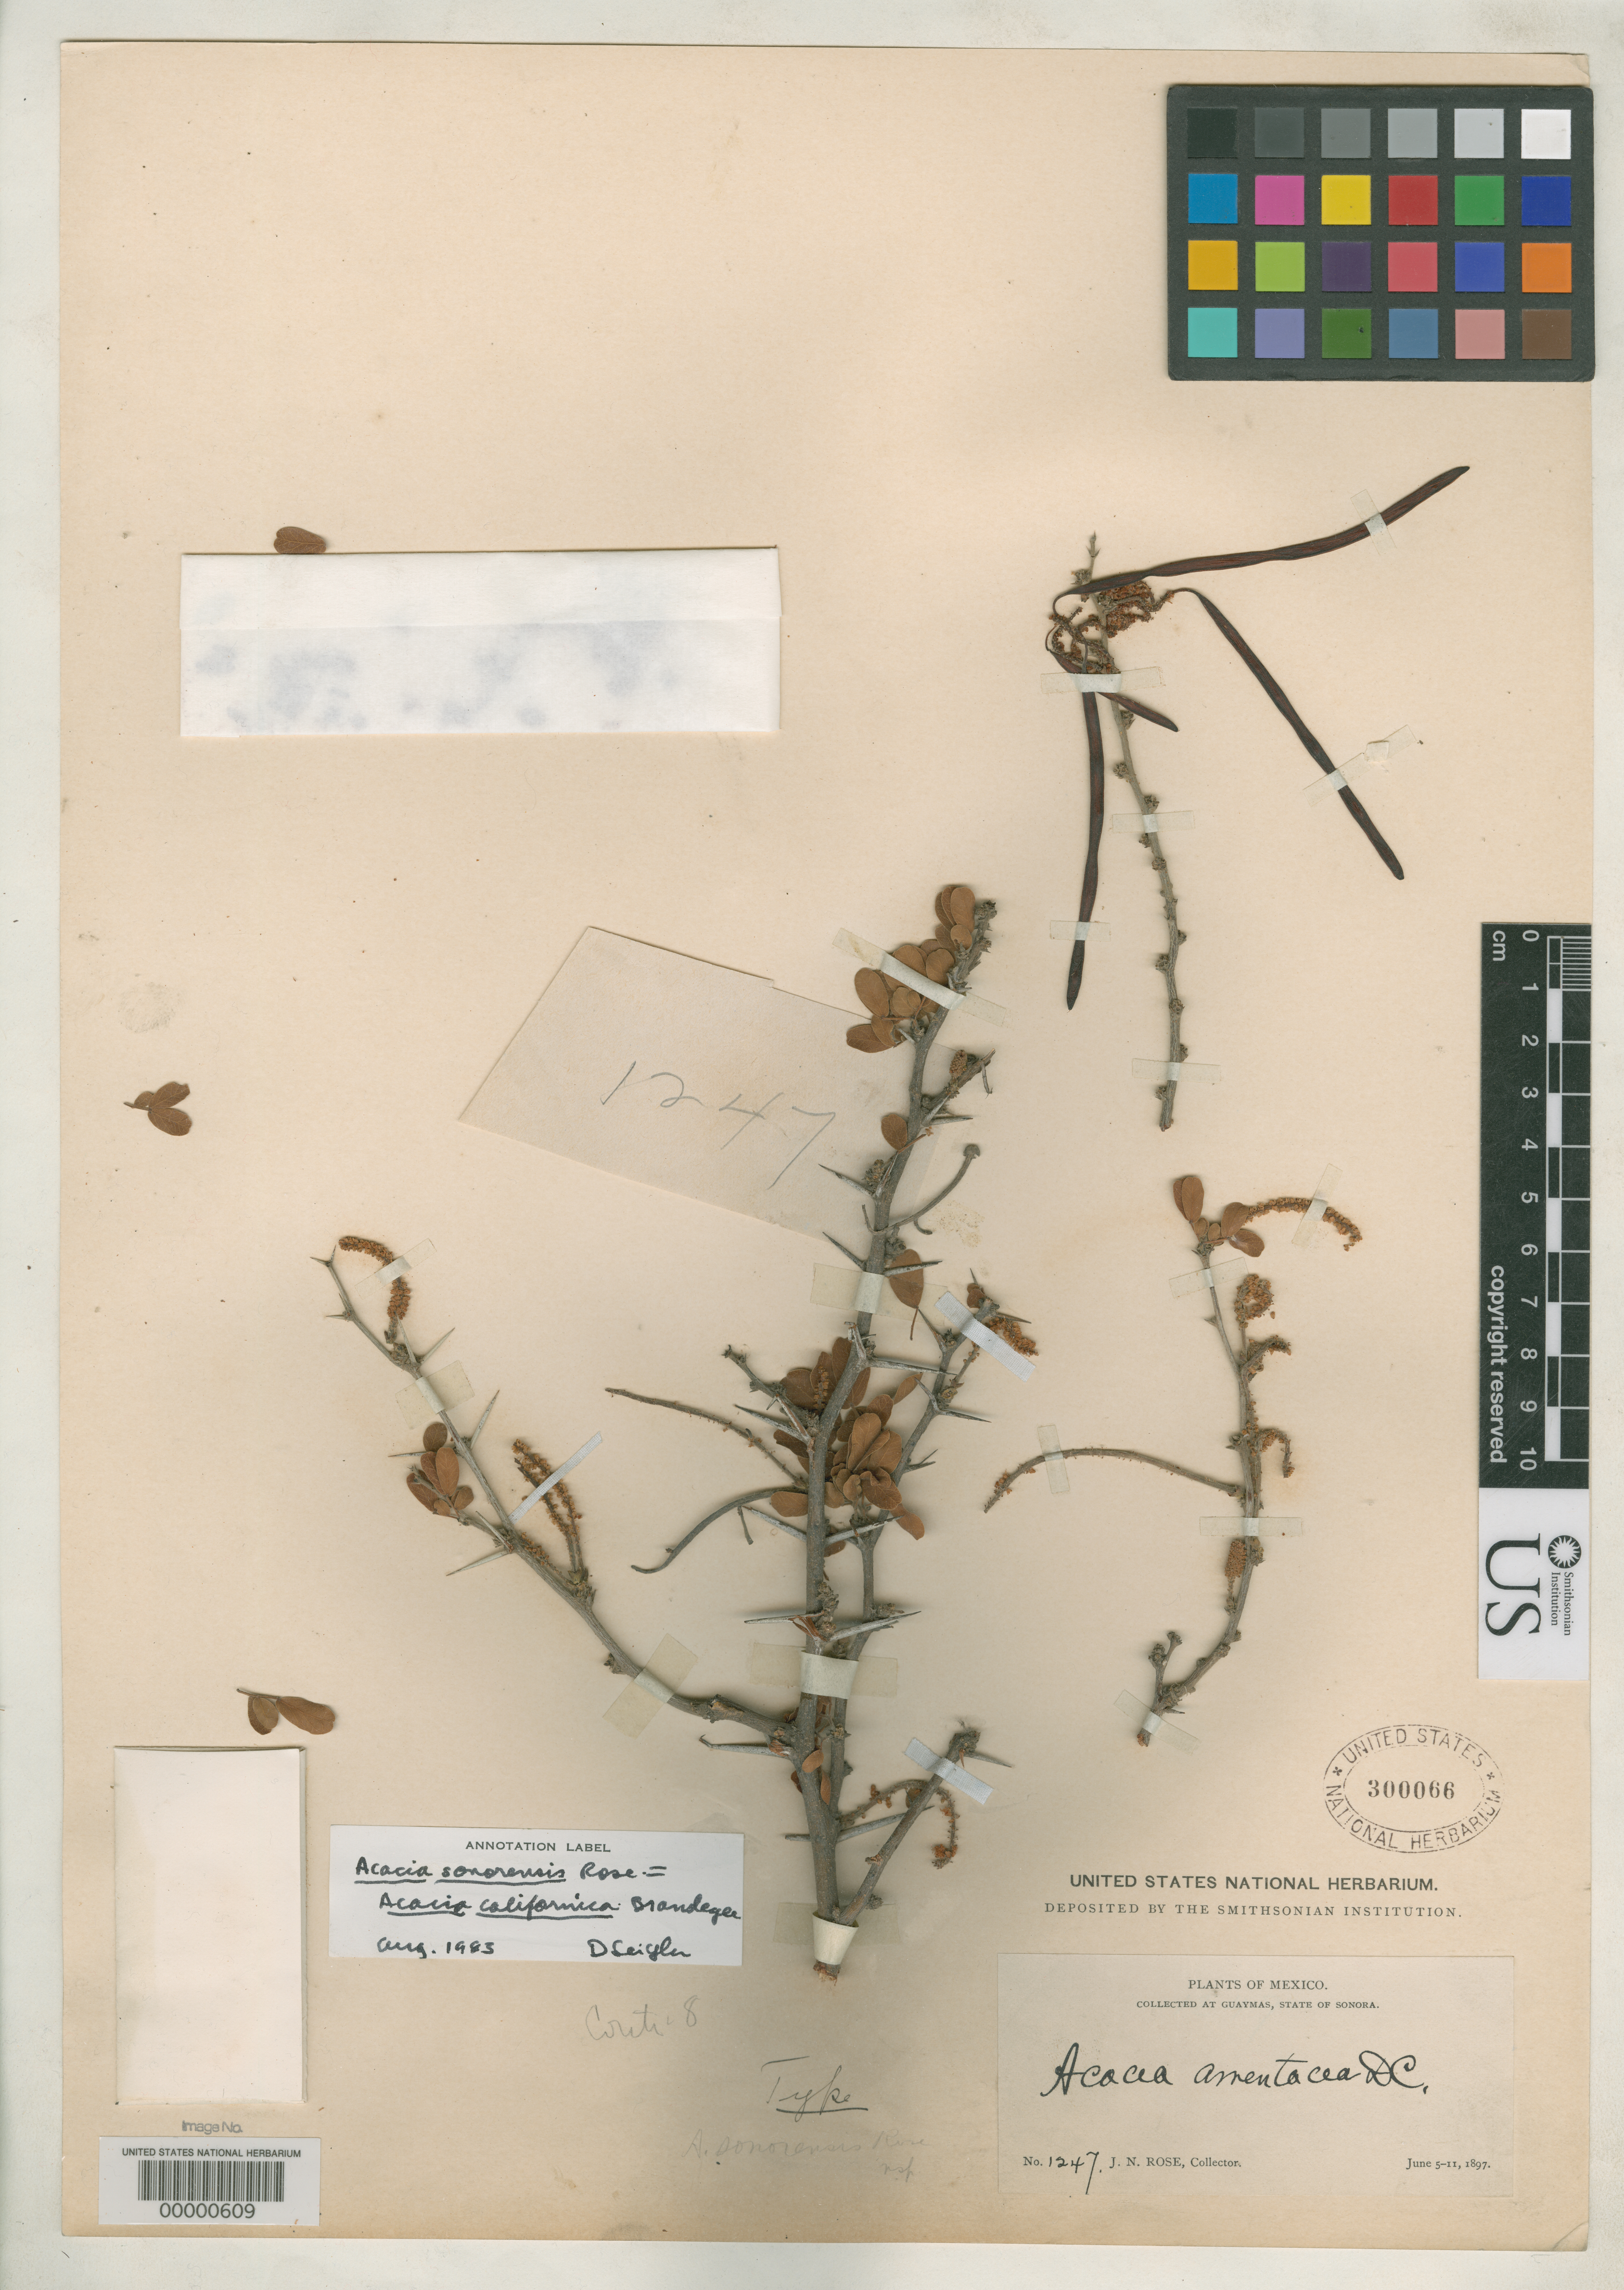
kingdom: Plantae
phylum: Tracheophyta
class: Magnoliopsida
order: Fabales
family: Fabaceae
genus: Acacia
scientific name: Acacia sonorensis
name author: Rose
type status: Holotype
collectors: J. N. Rose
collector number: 1247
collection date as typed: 05 Jun 1897 to 11 Jun 1897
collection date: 1897-06-05/1897-06-11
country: Mexico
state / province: Sonora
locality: Near Guaymas.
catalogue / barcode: US 300066